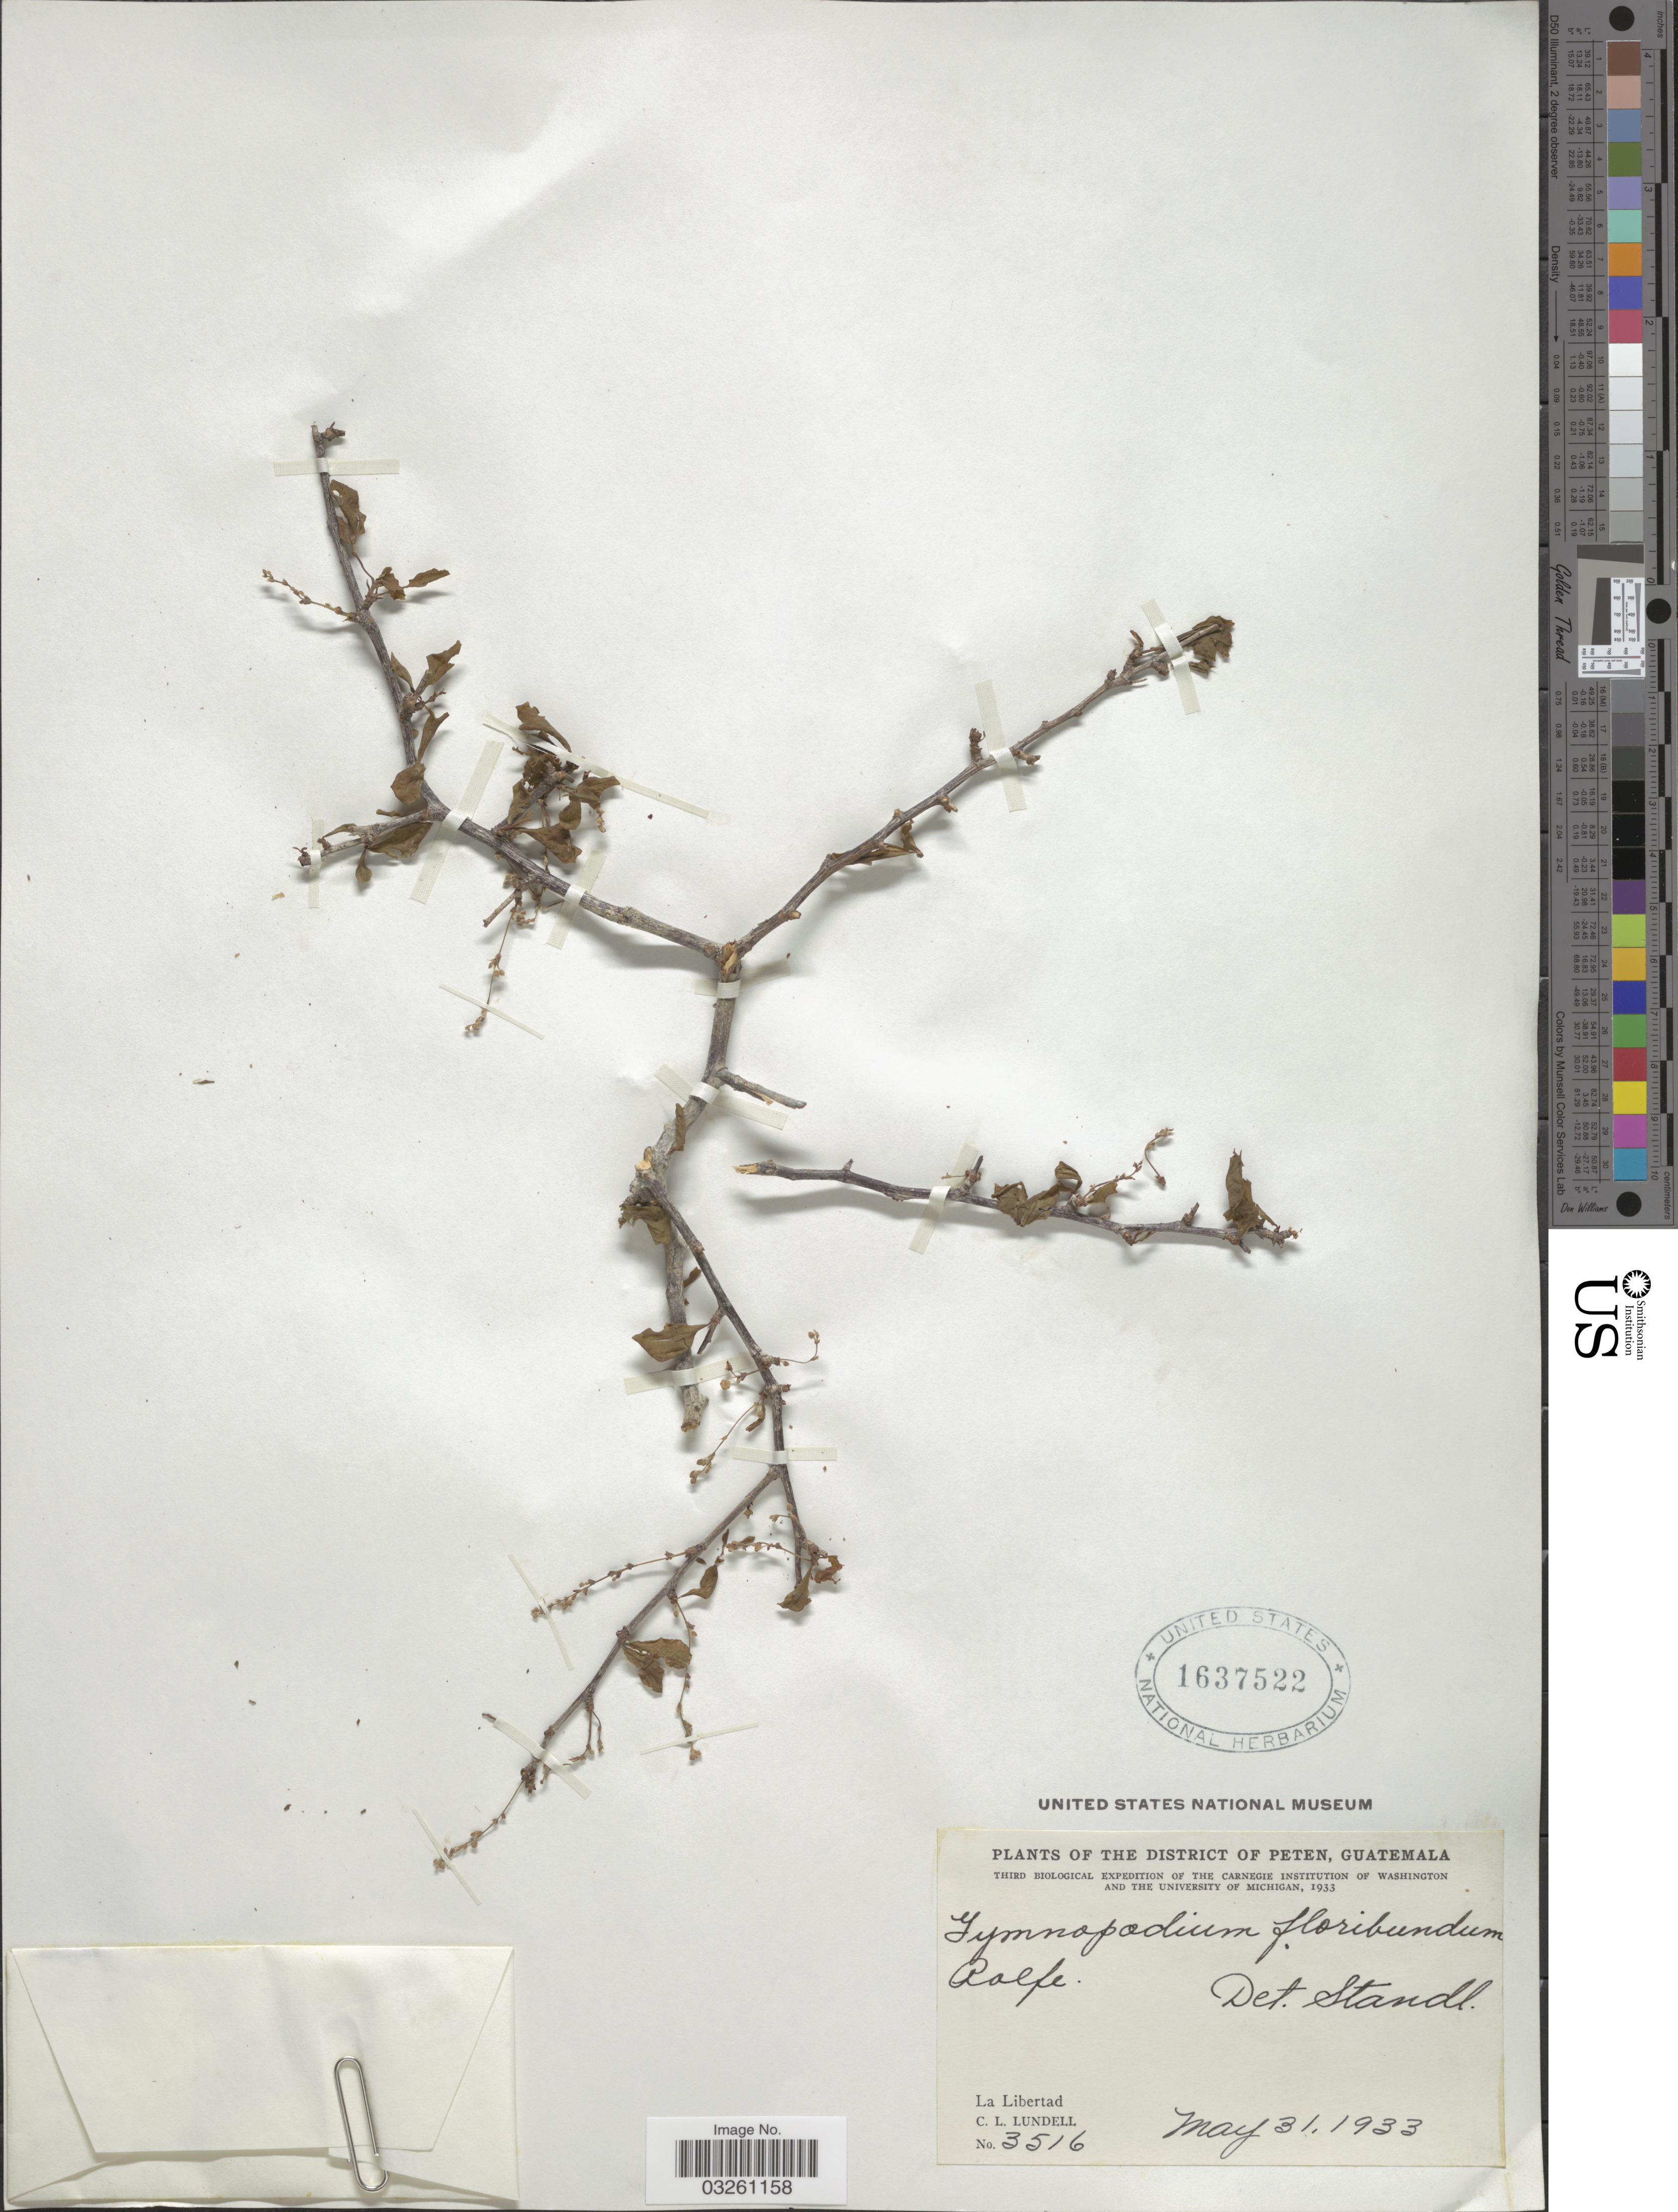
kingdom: Plantae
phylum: Tracheophyta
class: Magnoliopsida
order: Caryophyllales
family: Polygonaceae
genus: Gymnopodium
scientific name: Gymnopodium floribundum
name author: Rolfe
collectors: C. L. Lundell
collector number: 3516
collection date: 1933-05-31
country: Guatemala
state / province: El Petén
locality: District of Peten. La Libertad.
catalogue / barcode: US 1637522